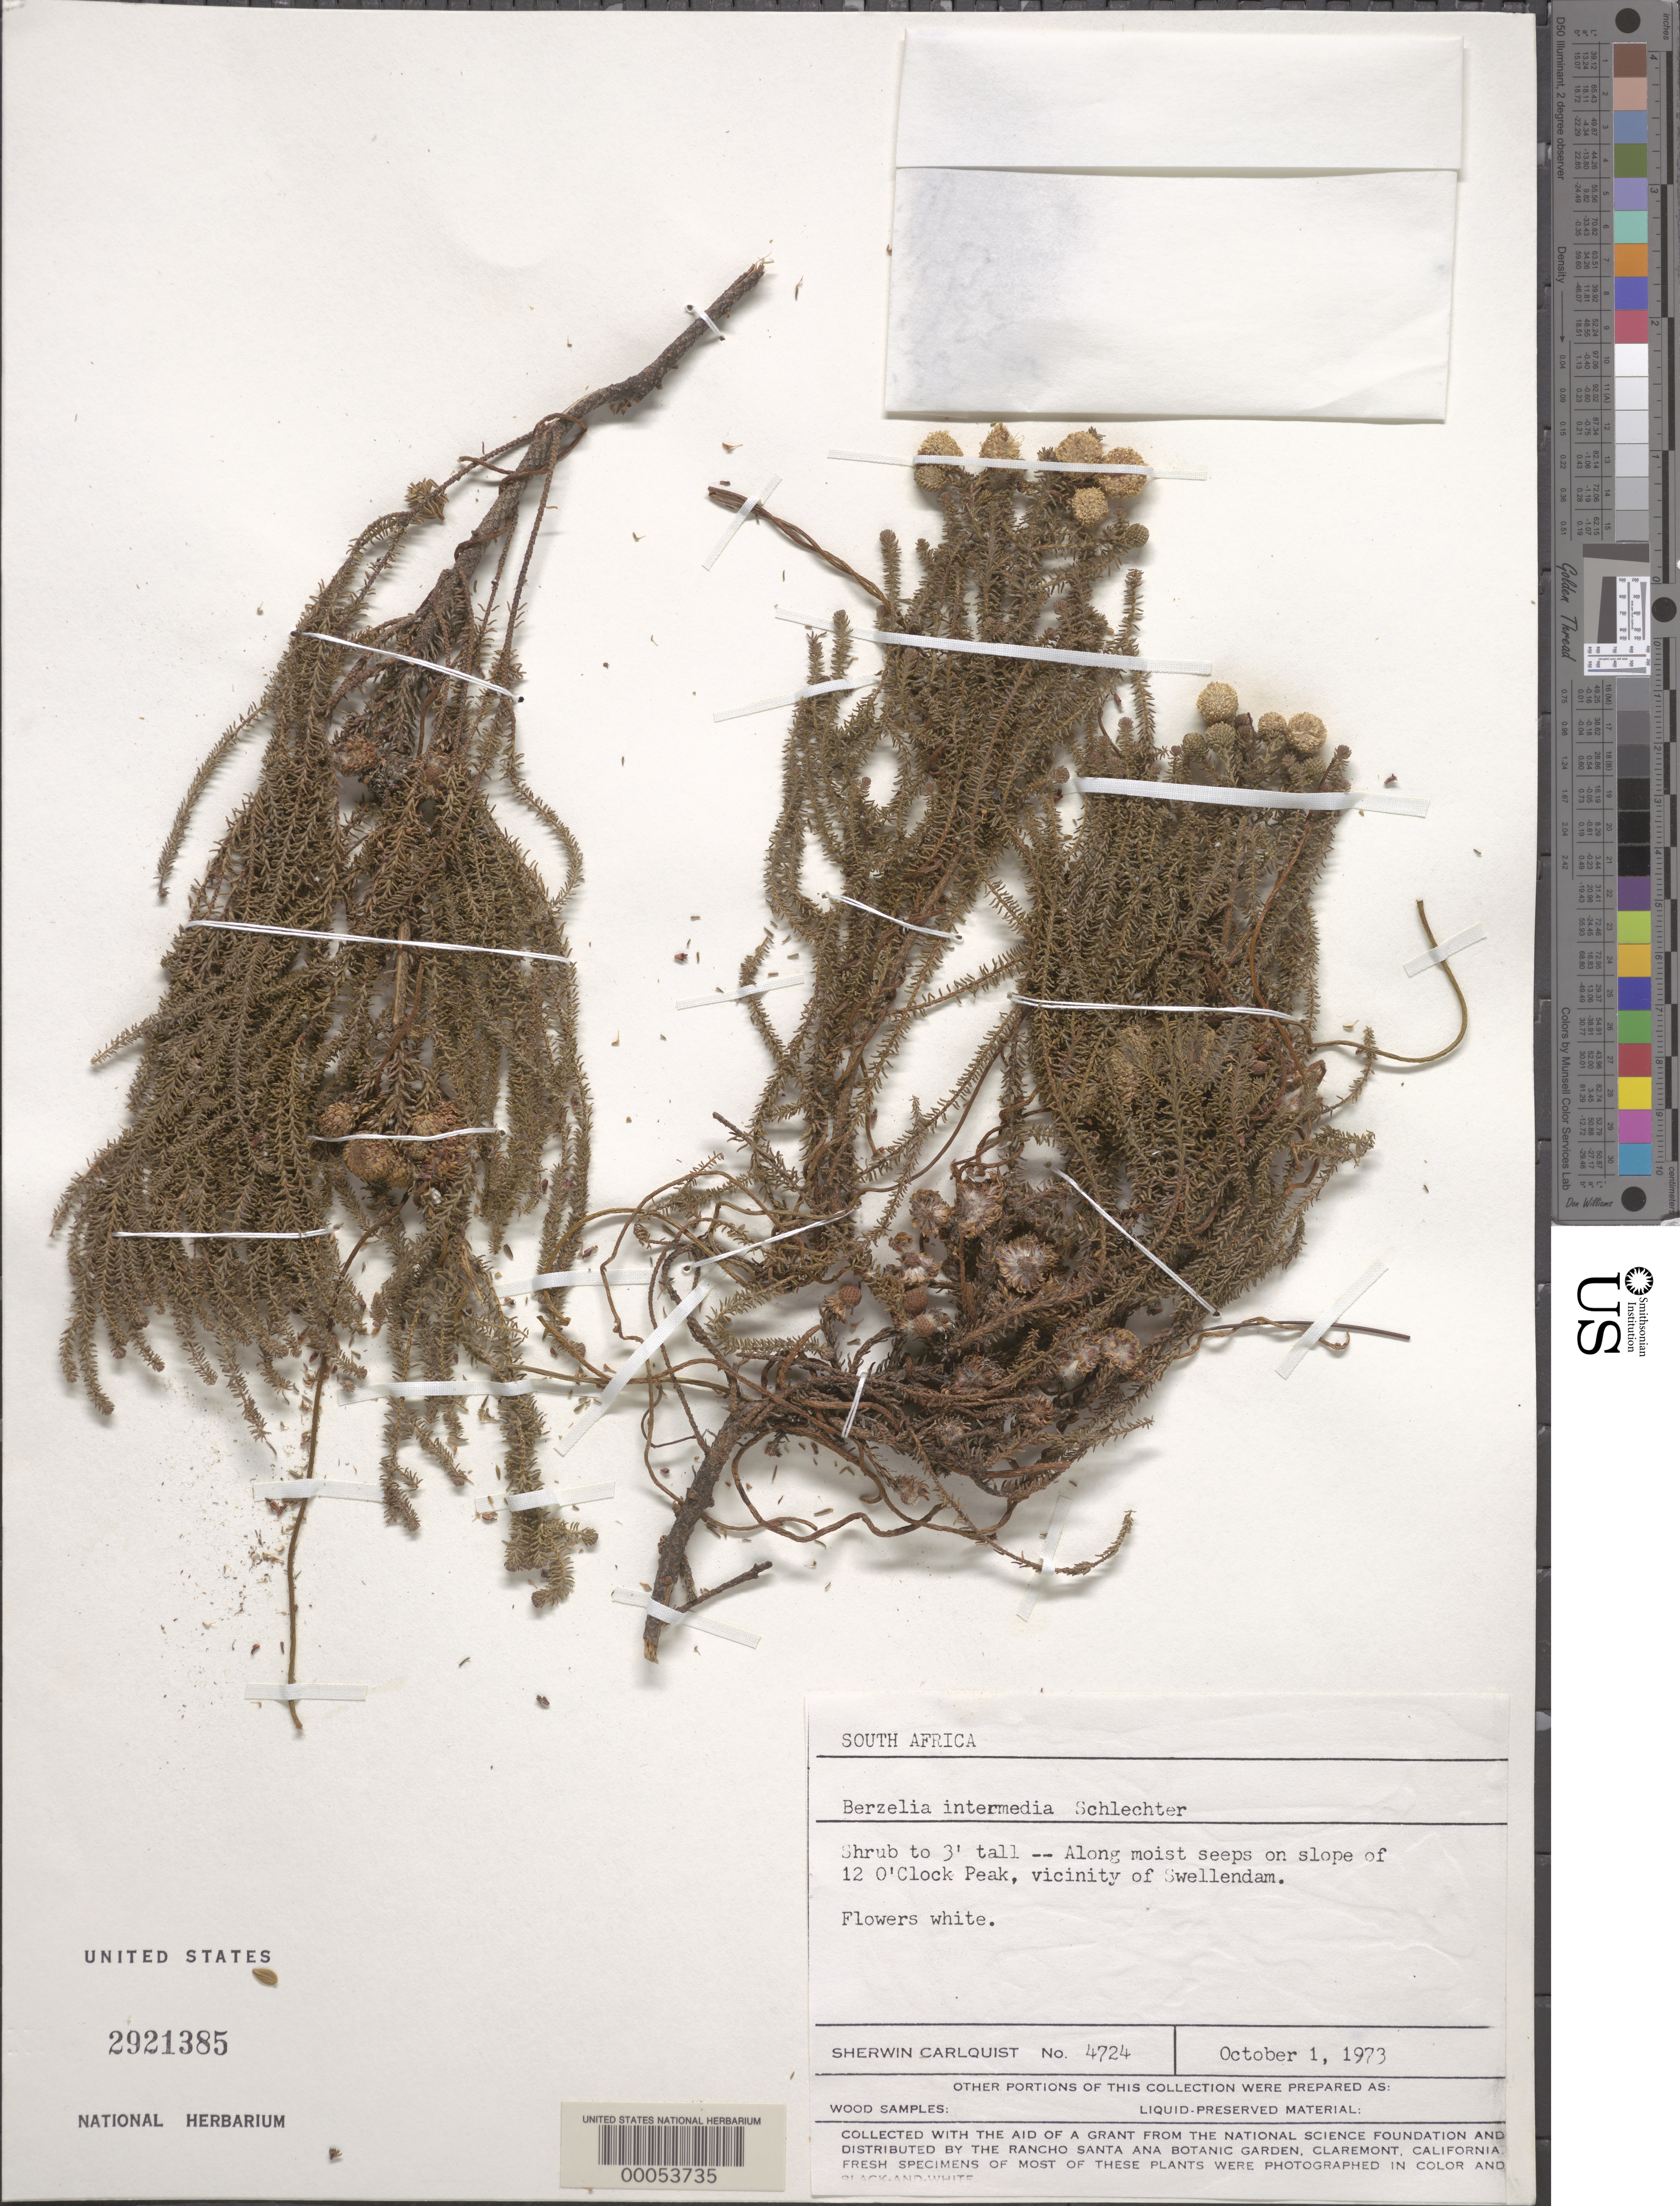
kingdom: Plantae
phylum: Tracheophyta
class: Magnoliopsida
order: Bruniales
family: Bruniaceae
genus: Berzelia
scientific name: Berzelia intermedia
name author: Schltdl.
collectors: S. Carlquist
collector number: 4724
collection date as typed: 01 Oct 1973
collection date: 1973-10-01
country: South Africa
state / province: Western Cape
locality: Swellendam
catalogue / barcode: US 2921385